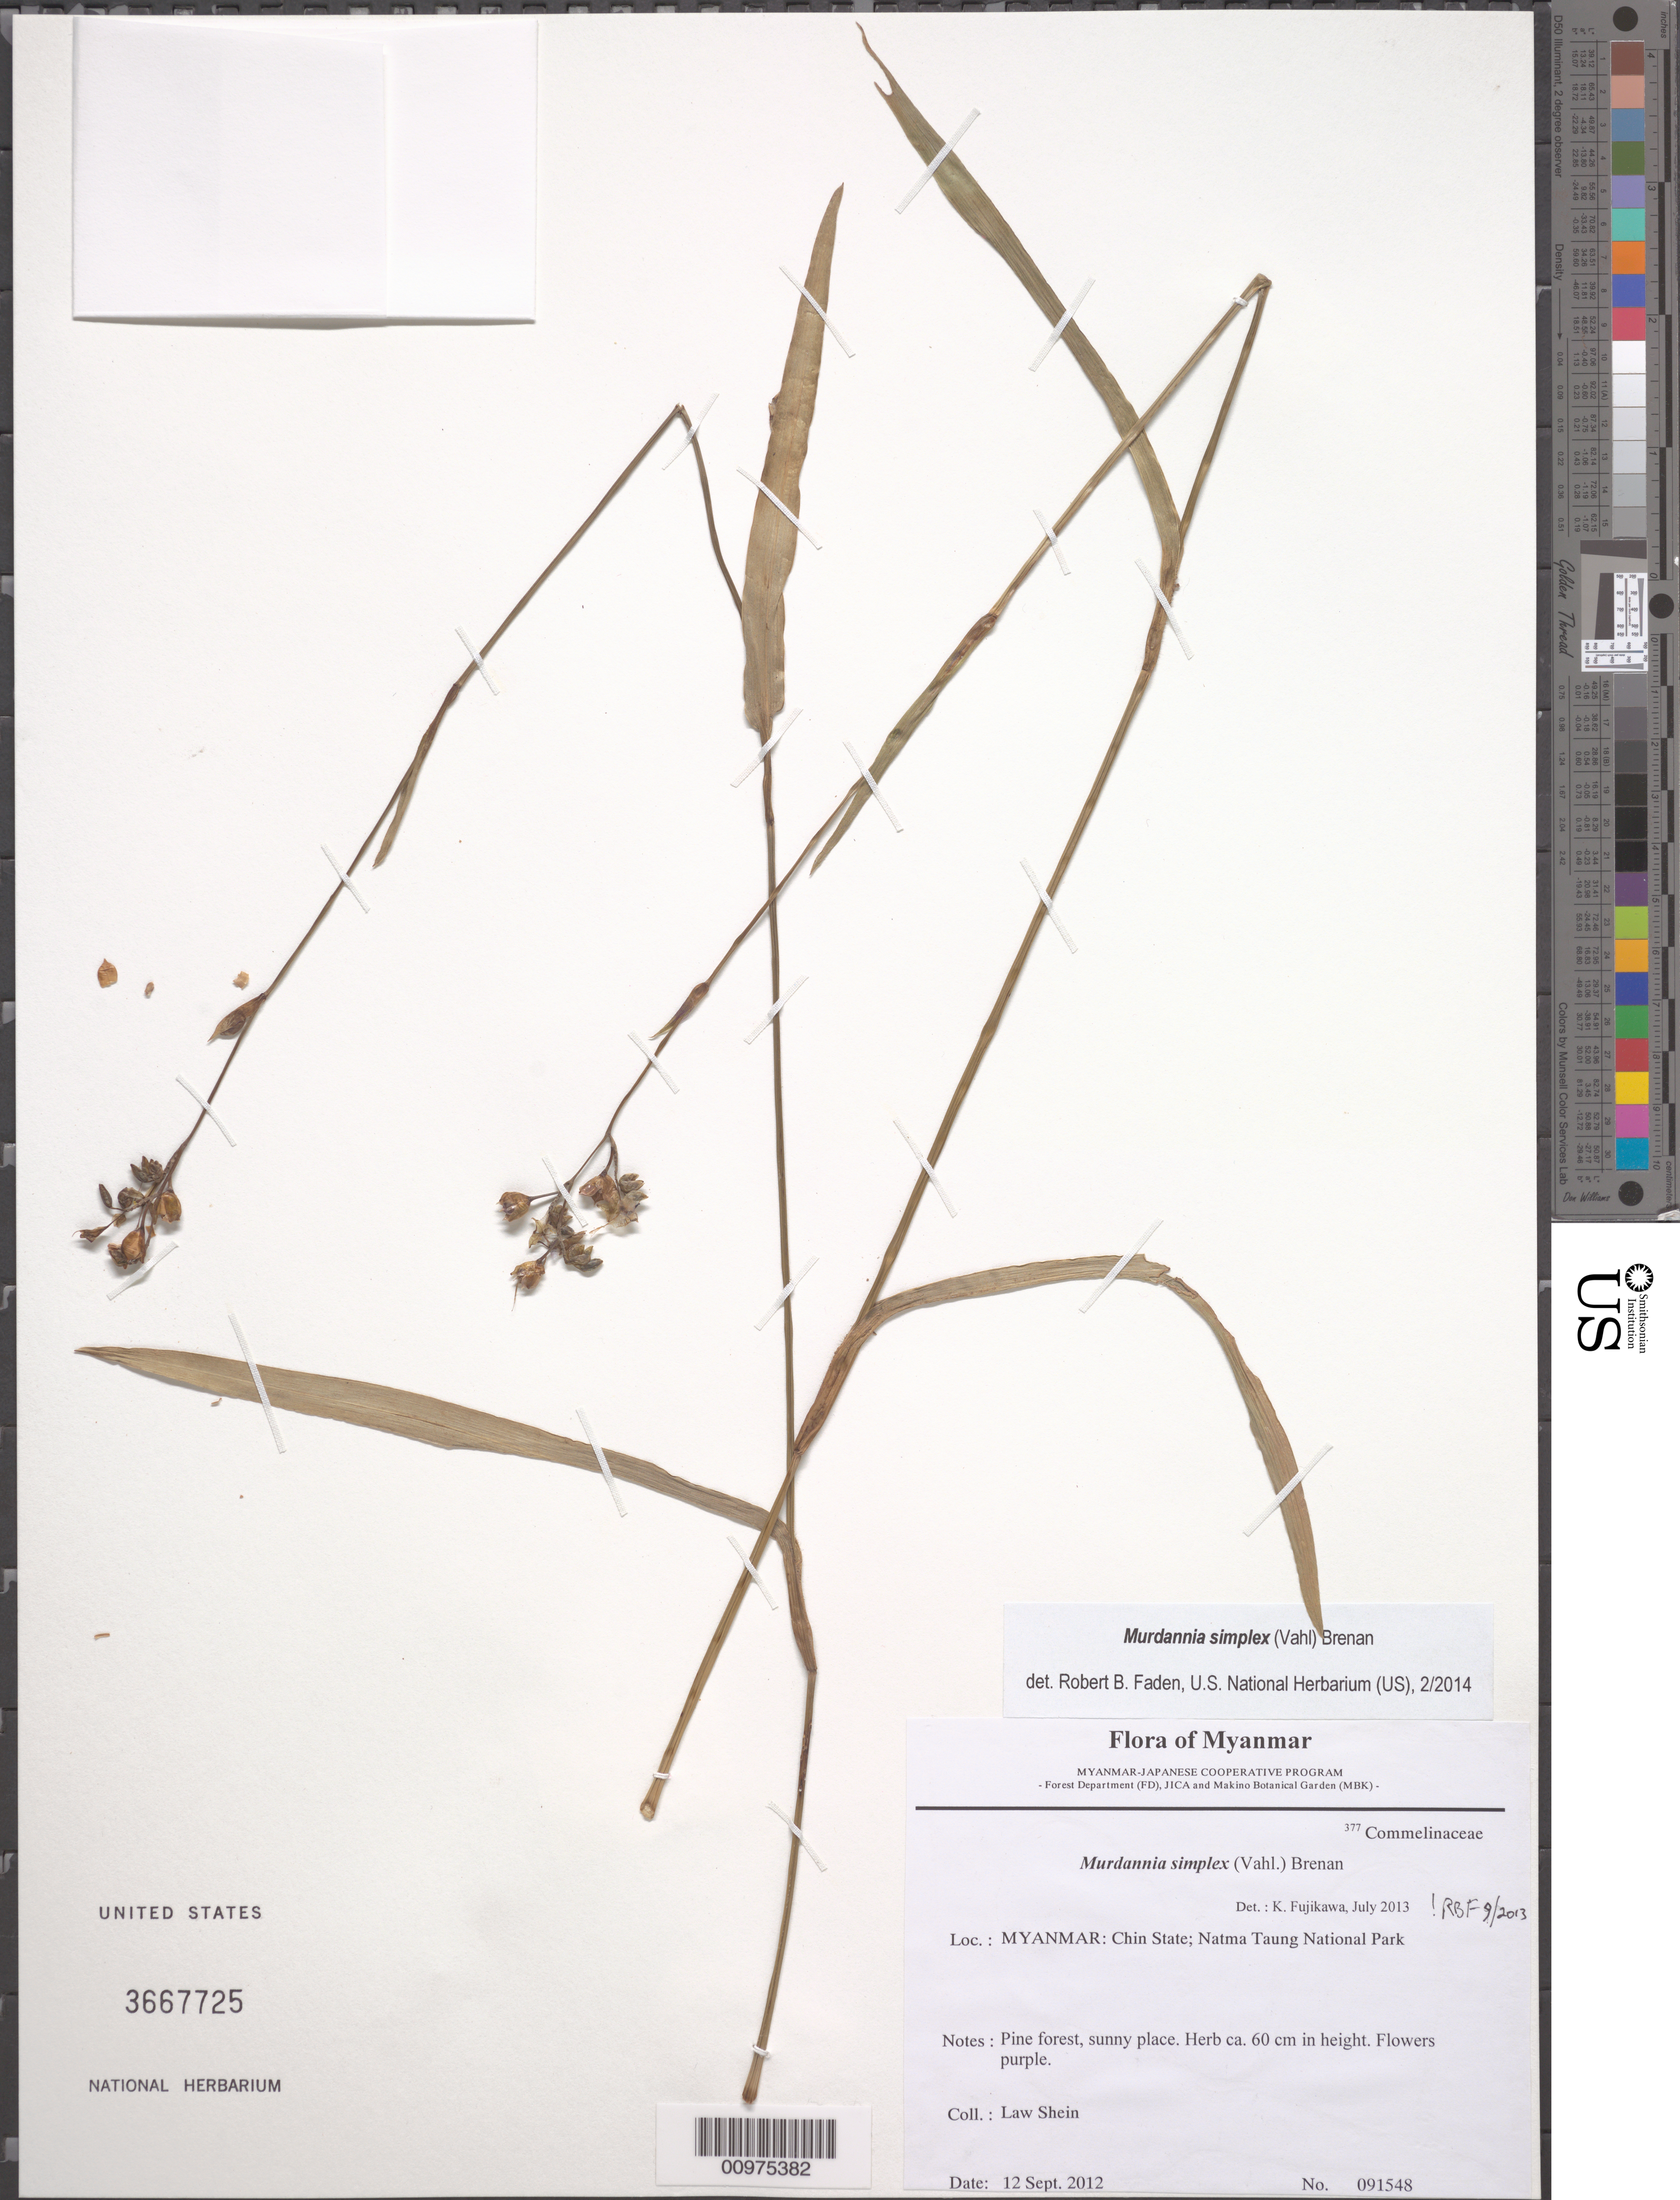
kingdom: Plantae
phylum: Tracheophyta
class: Liliopsida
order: Commelinales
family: Commelinaceae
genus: Murdannia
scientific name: Murdannia simplex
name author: (Vahl) Brenan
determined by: Faden, Robert B., (US), Smithsonian Institution - National Museum of Natural History (UNITED STATES)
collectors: L. Shein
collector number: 091548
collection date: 2012-09-12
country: Myanmar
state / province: Chin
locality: Natma Taung National Park.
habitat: Pine forest, sunny place.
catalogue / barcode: US 3667725